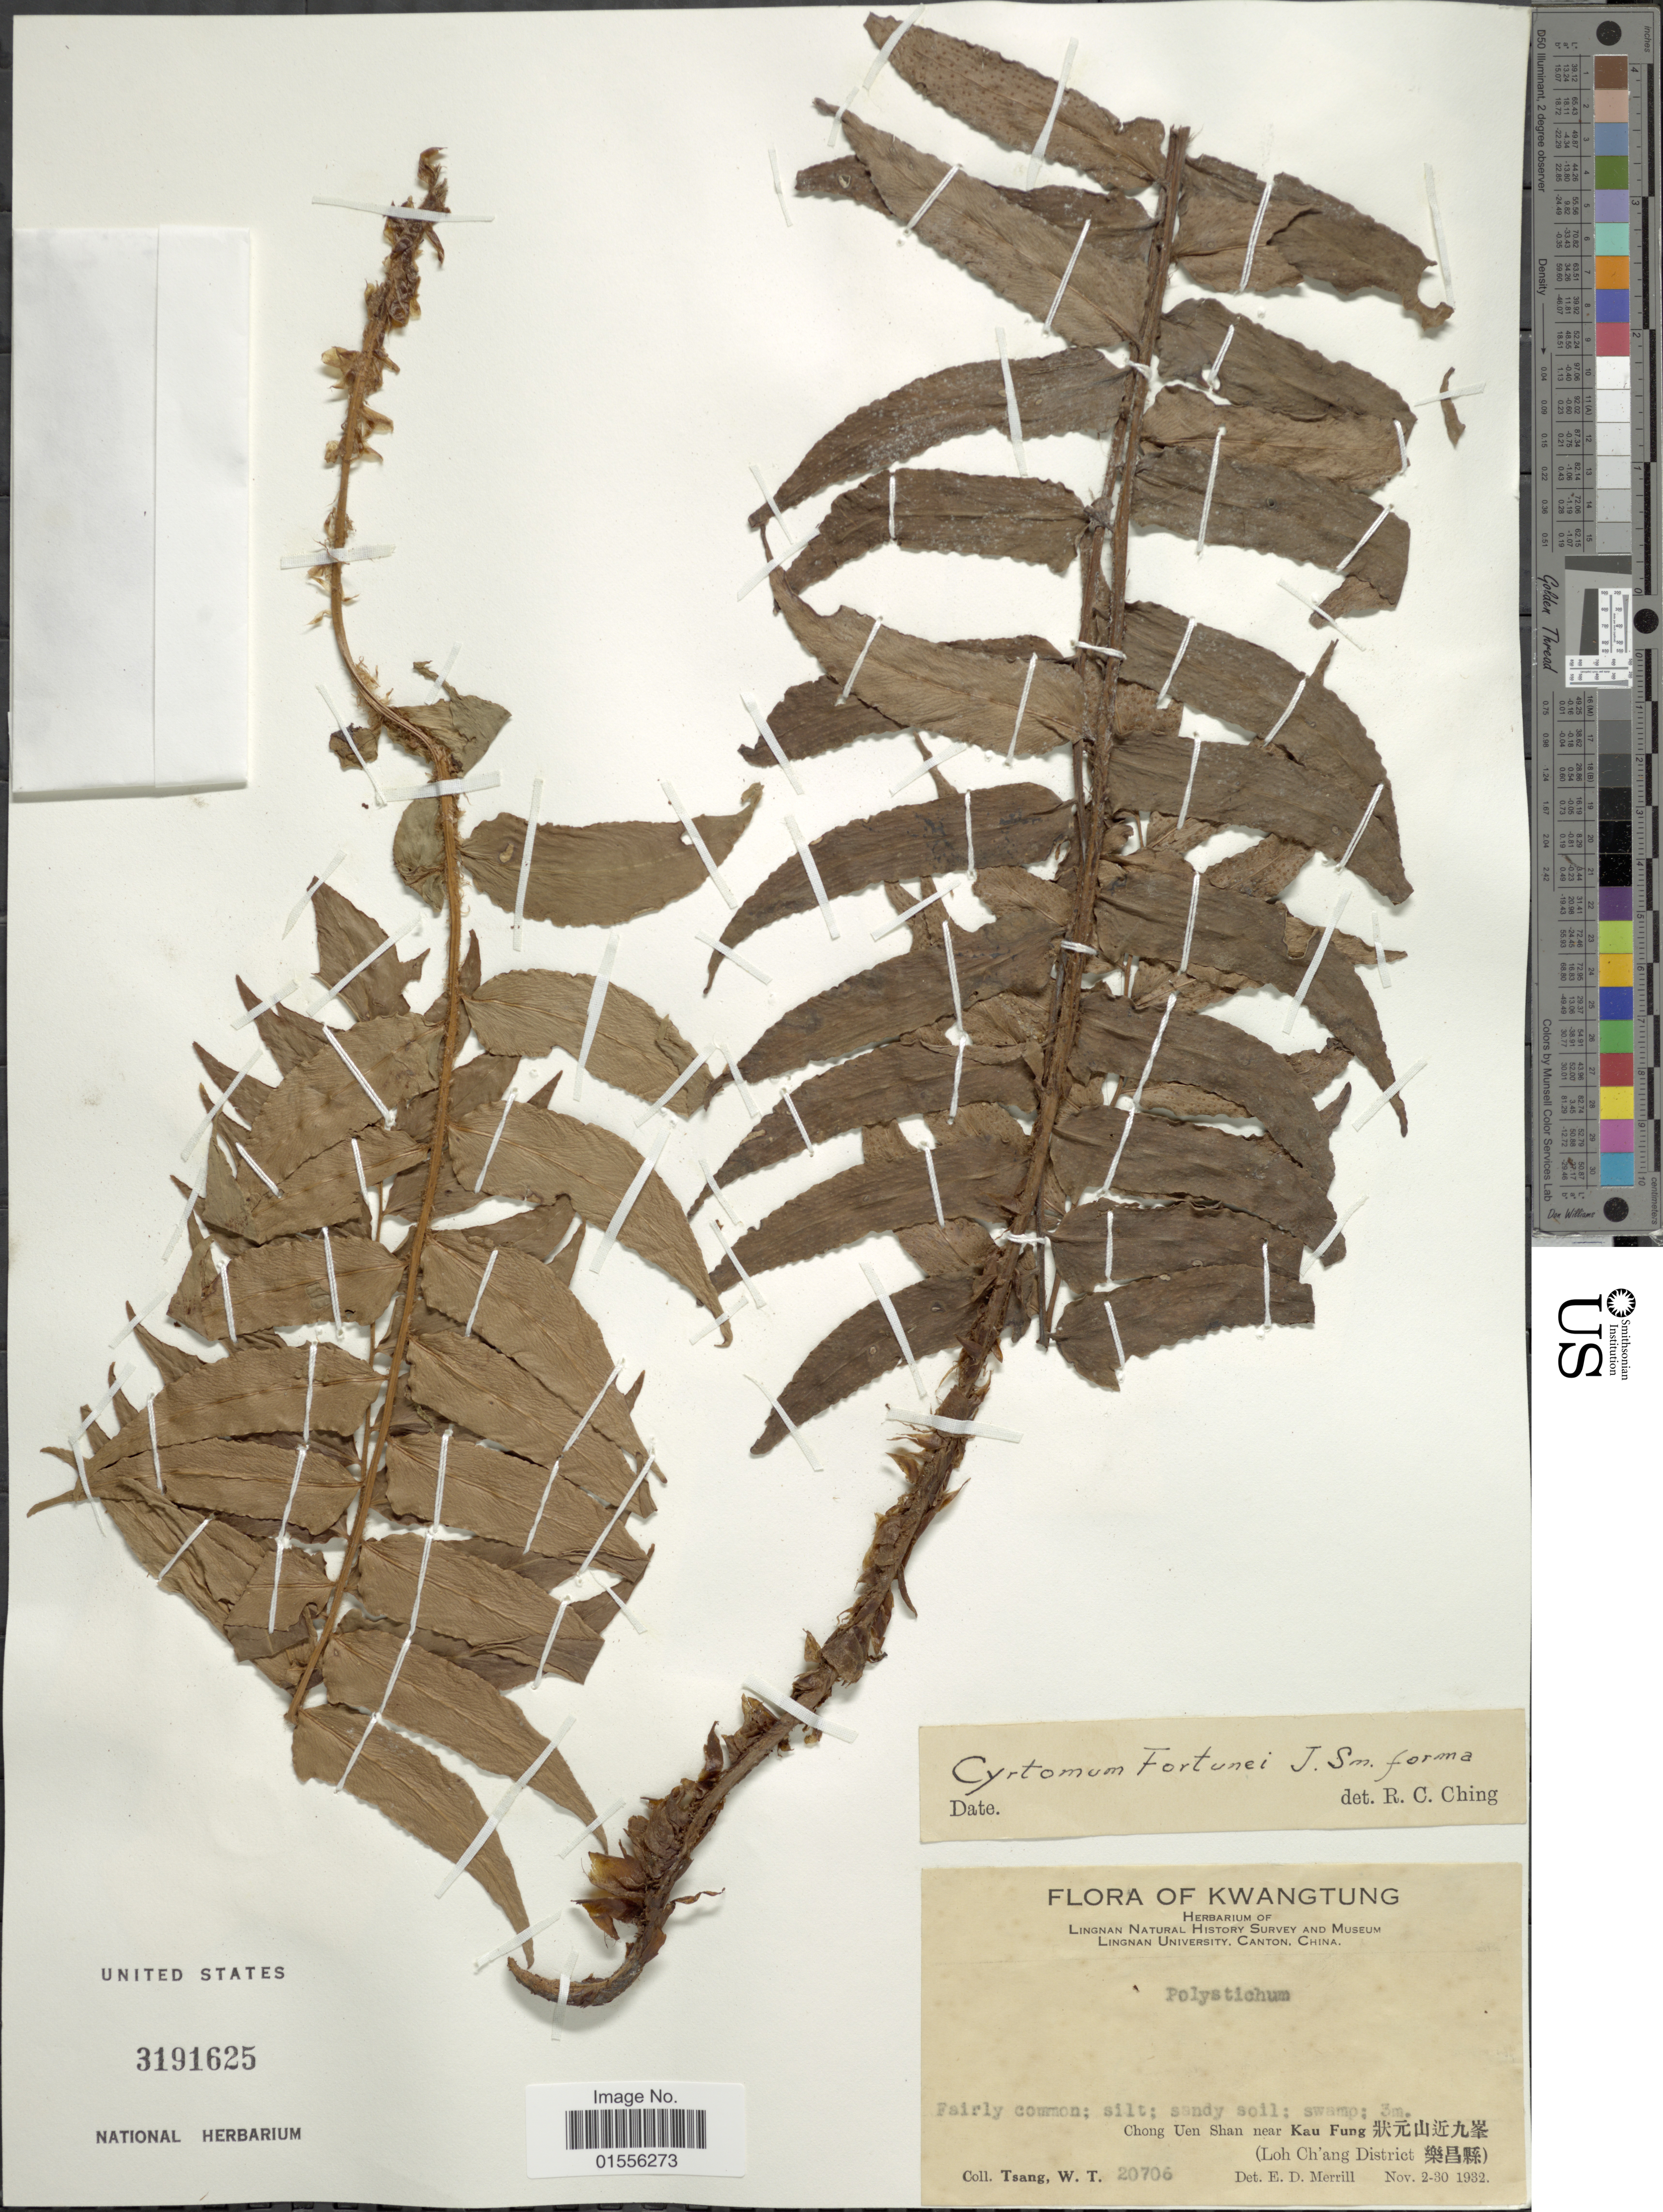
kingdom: Plantae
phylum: Tracheophyta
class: Polypodiopsida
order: Polypodiales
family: Dryopteridaceae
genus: Cyrtomium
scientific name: Cyrtomium fortunei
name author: J. Sm.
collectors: W. T. Tsang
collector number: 20706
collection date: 1932-11-02/1932-11-30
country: China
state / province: Guangdong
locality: Kwatung,Ching Uen Shan near Kau Fung (Loh Ch'ang District)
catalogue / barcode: US 3191625